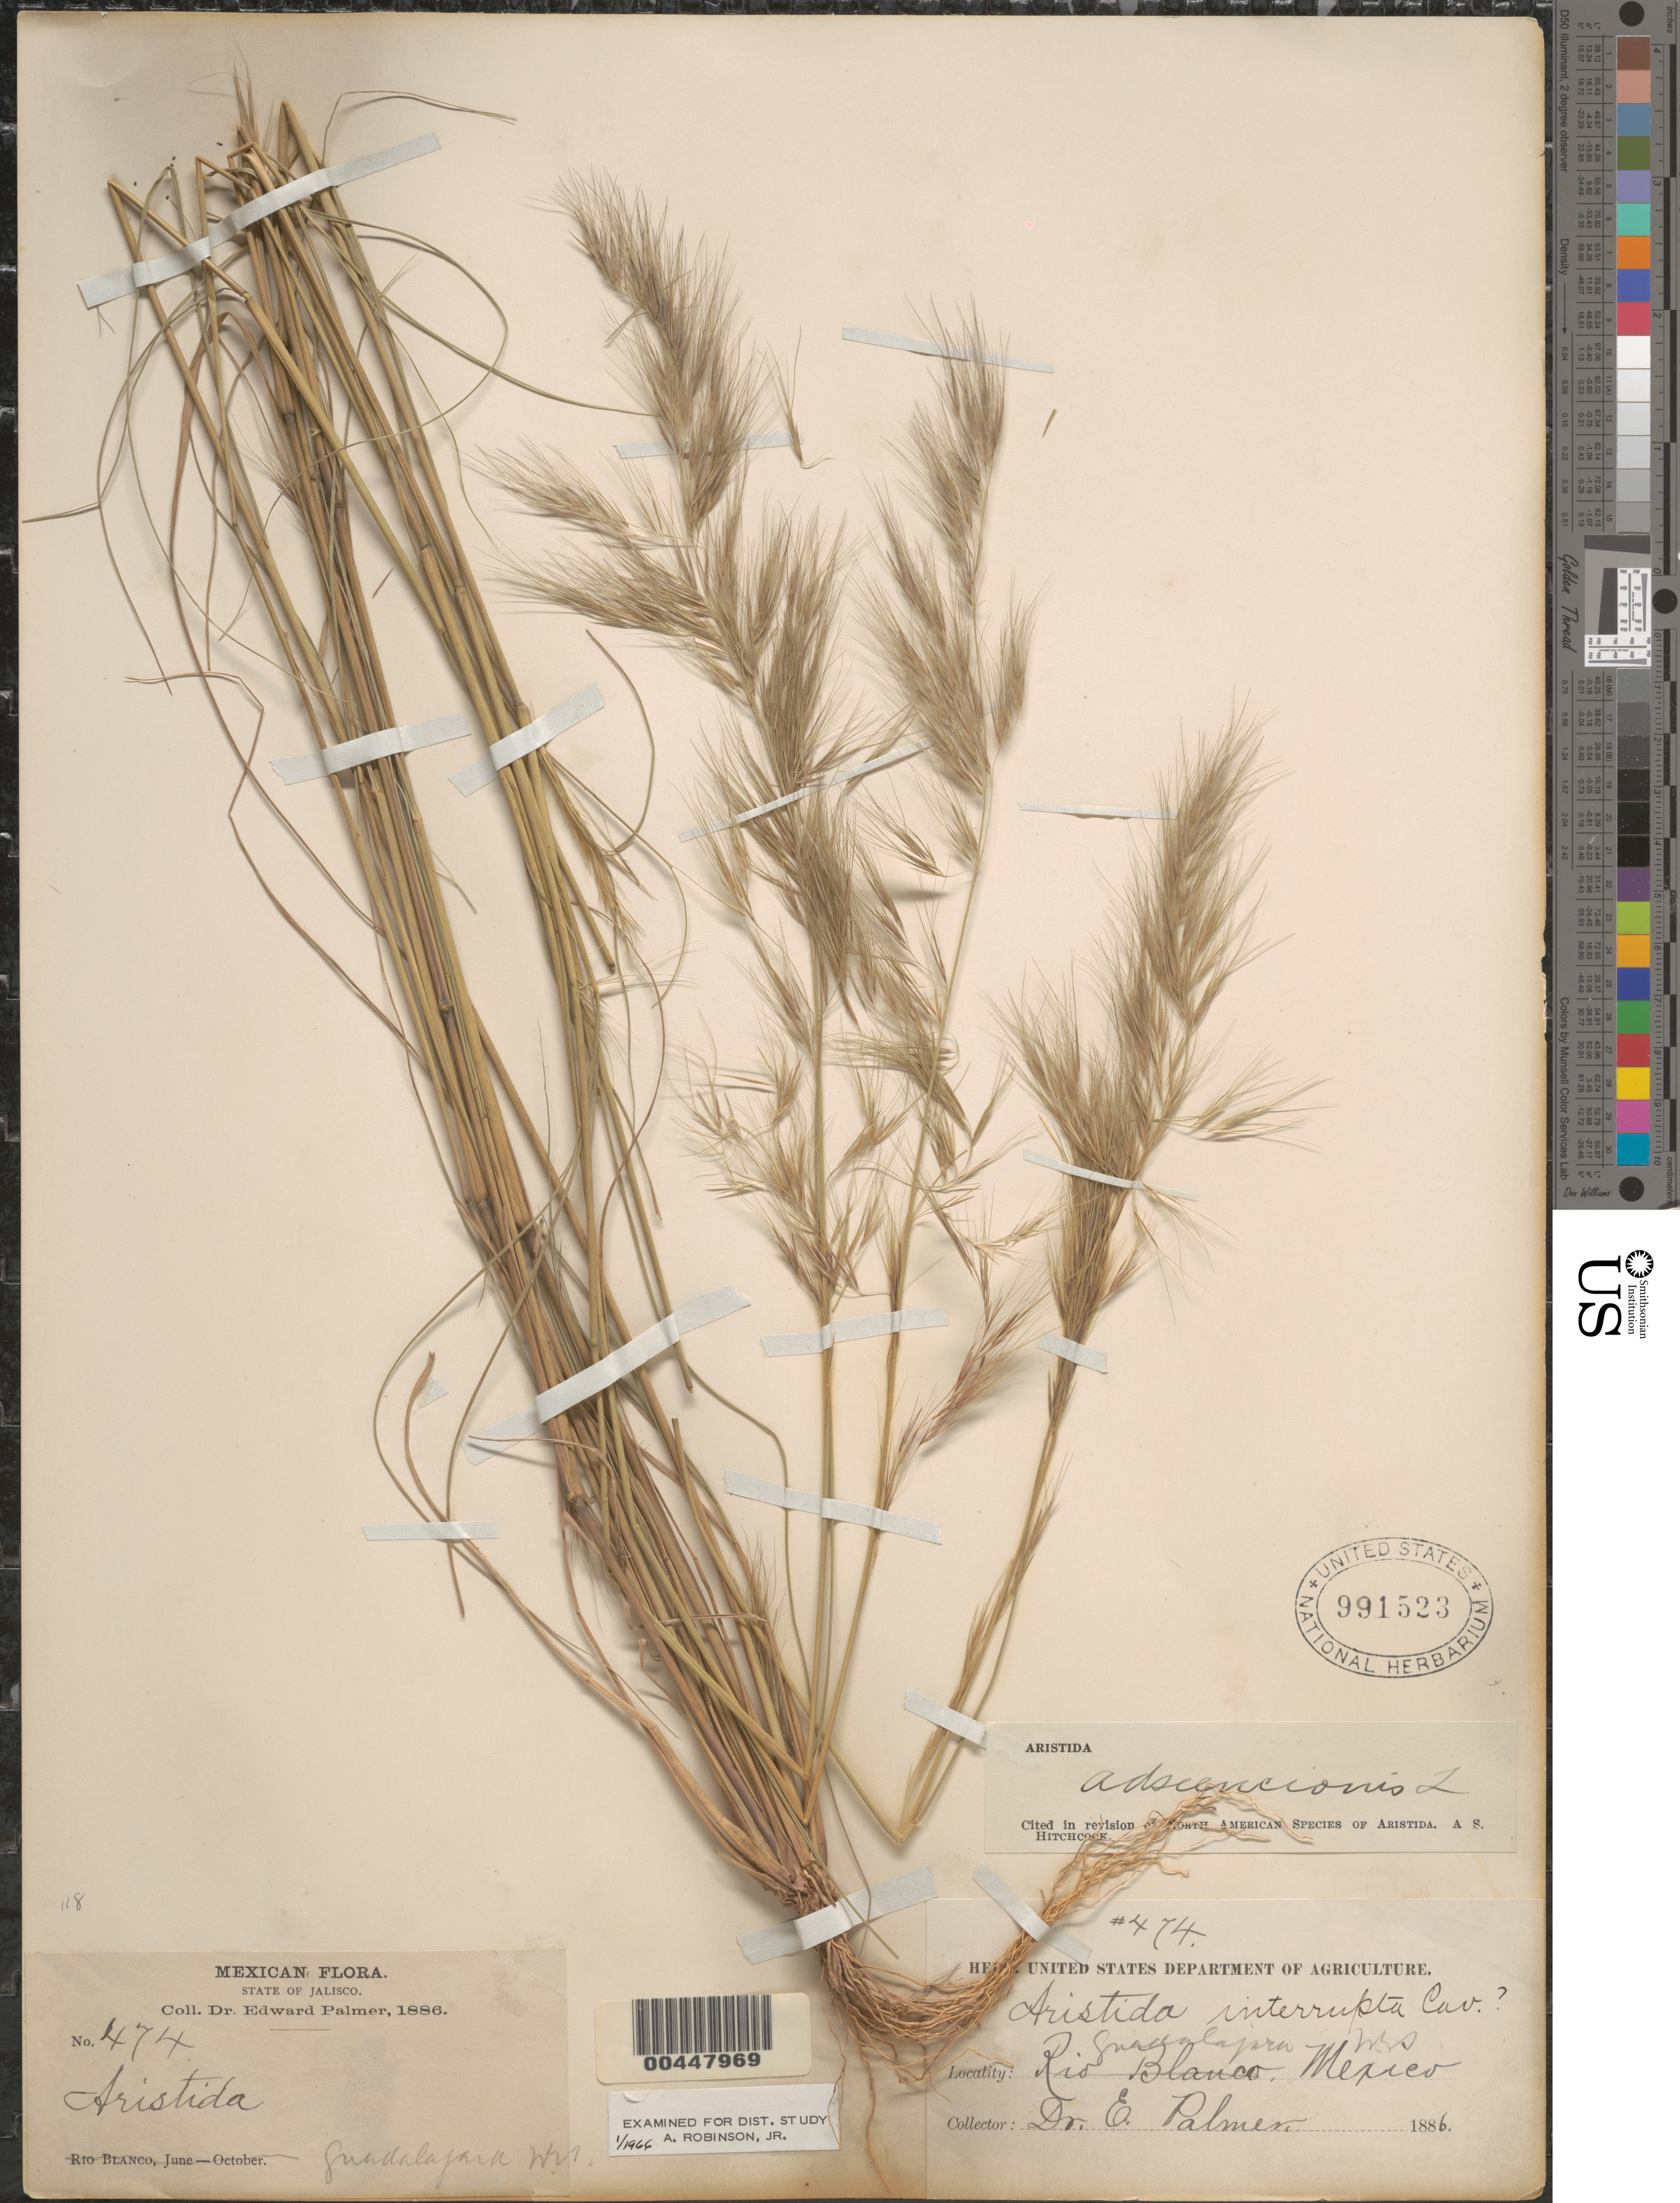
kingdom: Plantae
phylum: Tracheophyta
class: Liliopsida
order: Poales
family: Poaceae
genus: Aristida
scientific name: Aristida adscensionis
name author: L.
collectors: E. Palmer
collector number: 474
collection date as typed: Jun 1886 to Oct 1886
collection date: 1886-06/1886-10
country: Mexico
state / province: Jalisco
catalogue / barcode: US 991523